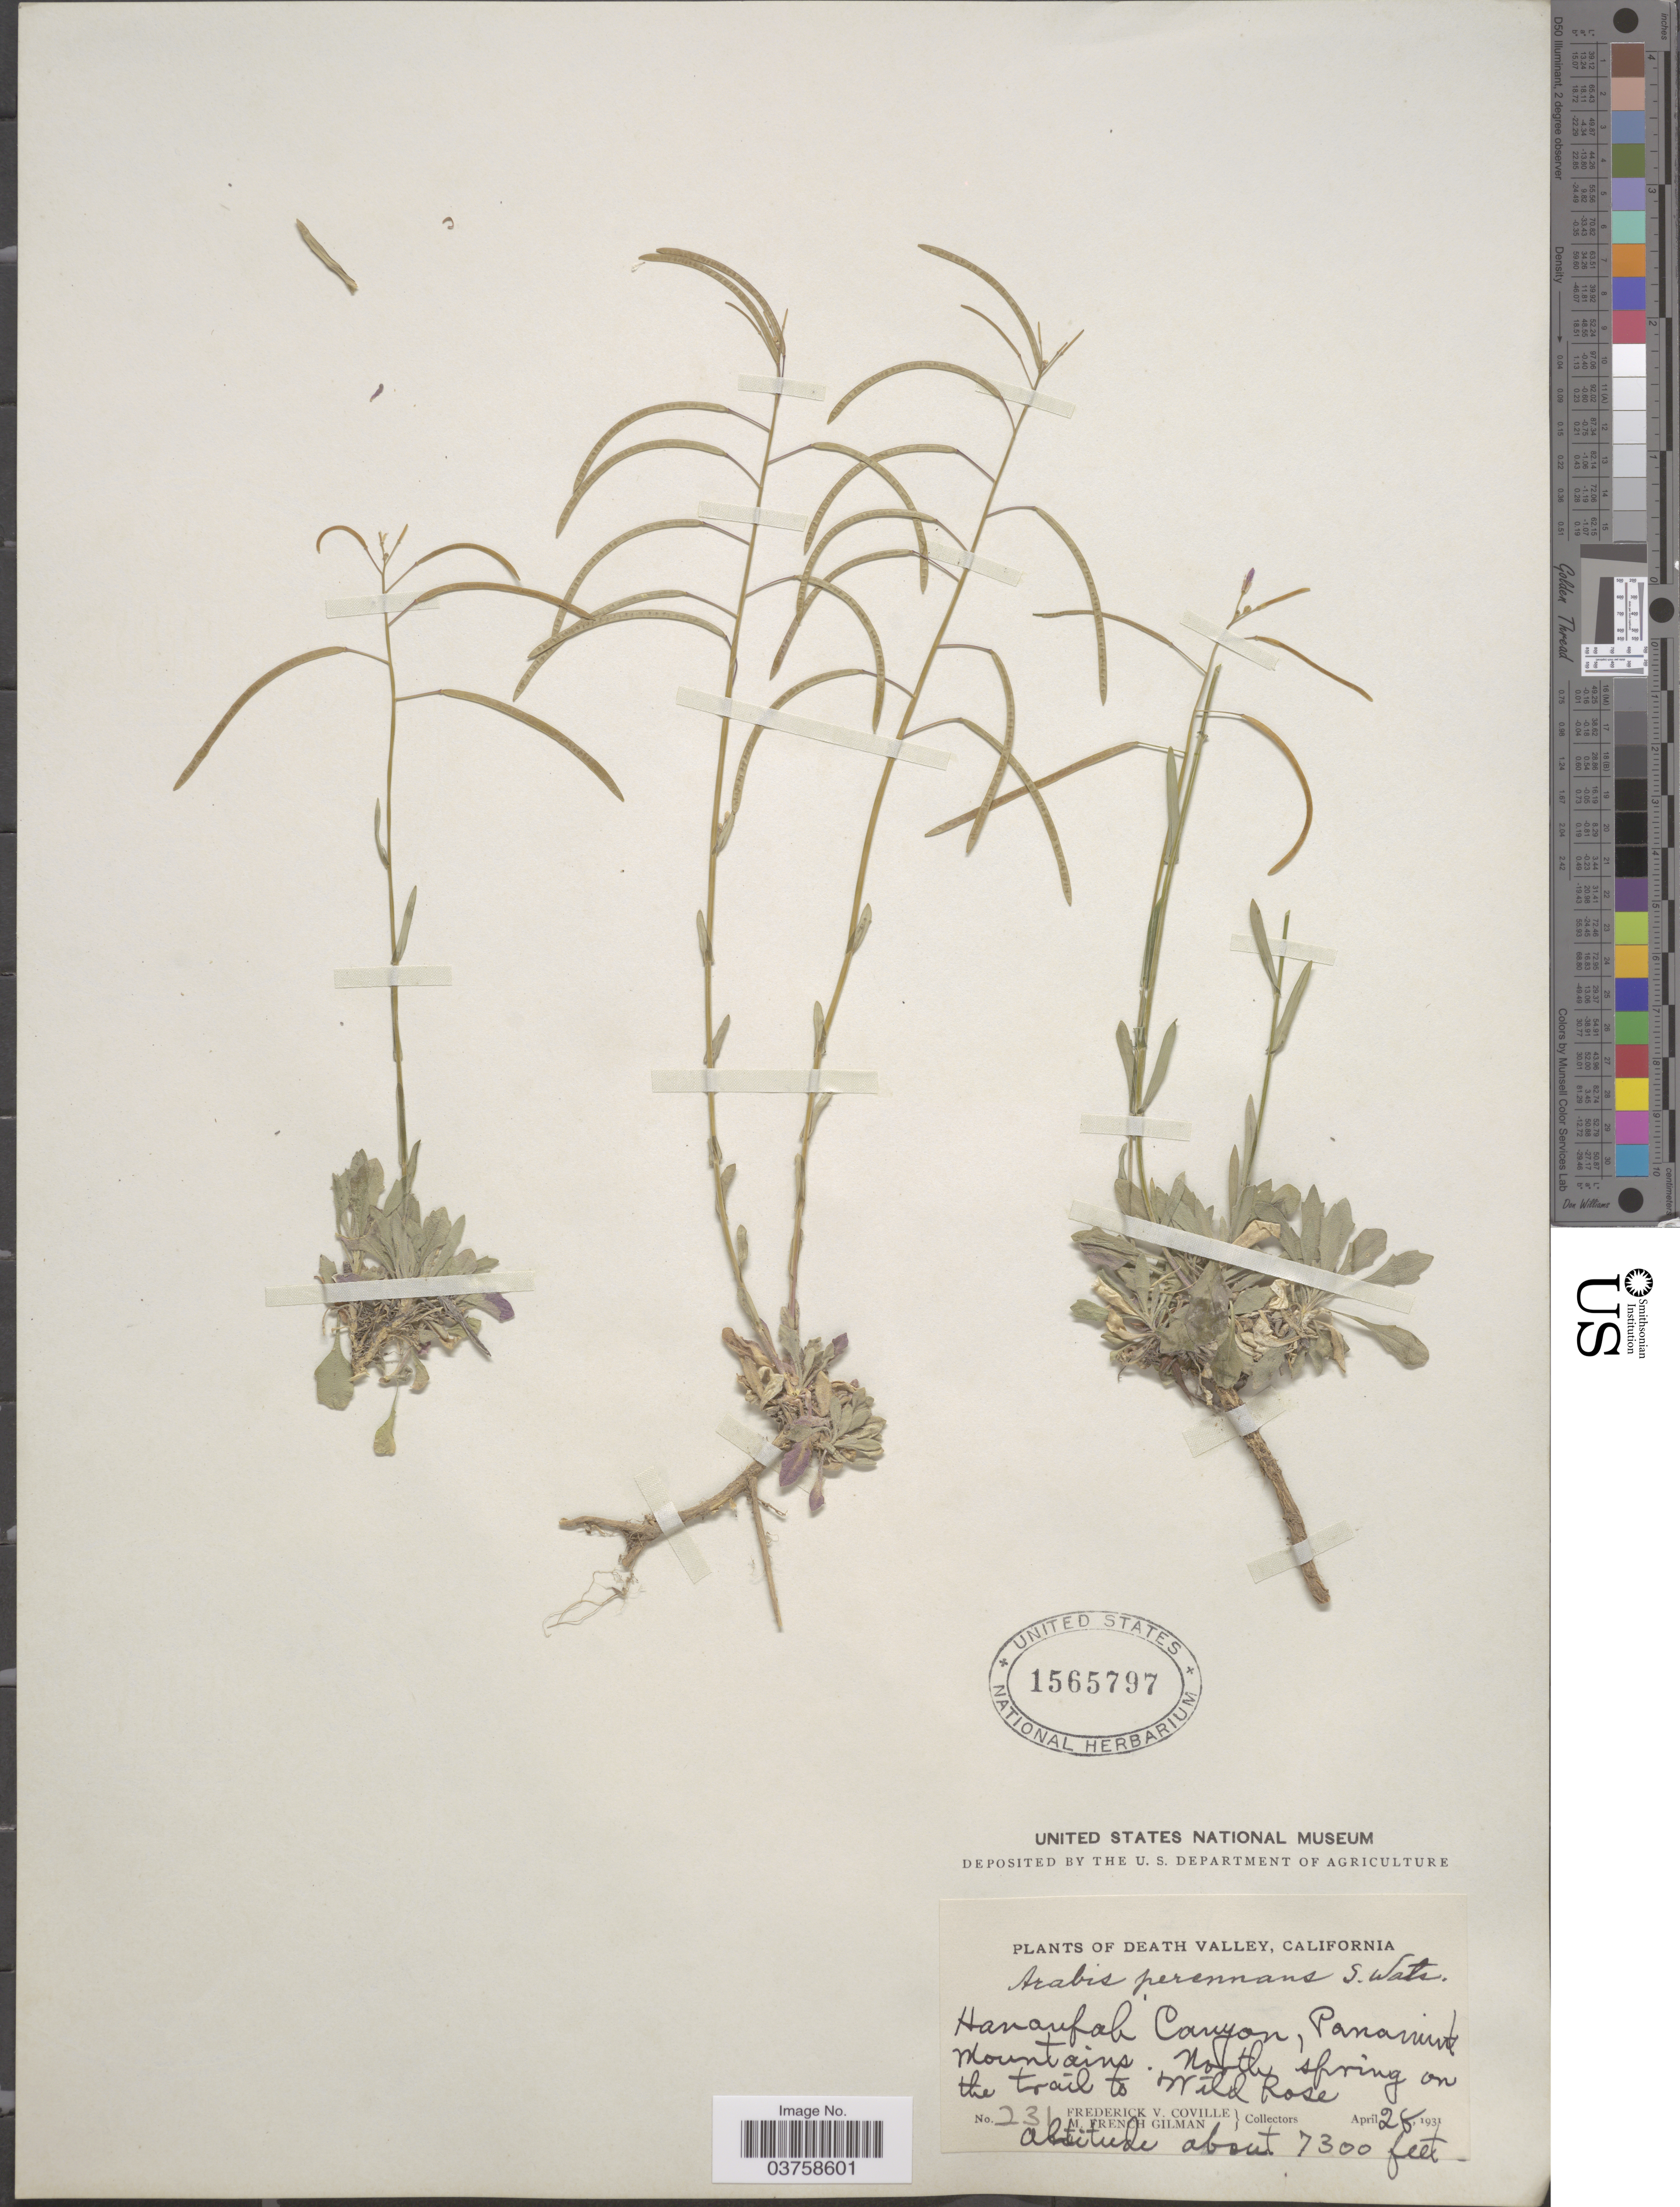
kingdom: Plantae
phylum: Tracheophyta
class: Magnoliopsida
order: Brassicales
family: Brassicaceae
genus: Arabis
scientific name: Arabis perennans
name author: S. Watson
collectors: F. V. Coville & M. F. Gilman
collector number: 231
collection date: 1931-04-28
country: United States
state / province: California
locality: Death Valley. Hanaufah Canyon, Panamint Mountains. North spring on the trail to Wild Rose.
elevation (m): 2225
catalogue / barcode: US 1565797